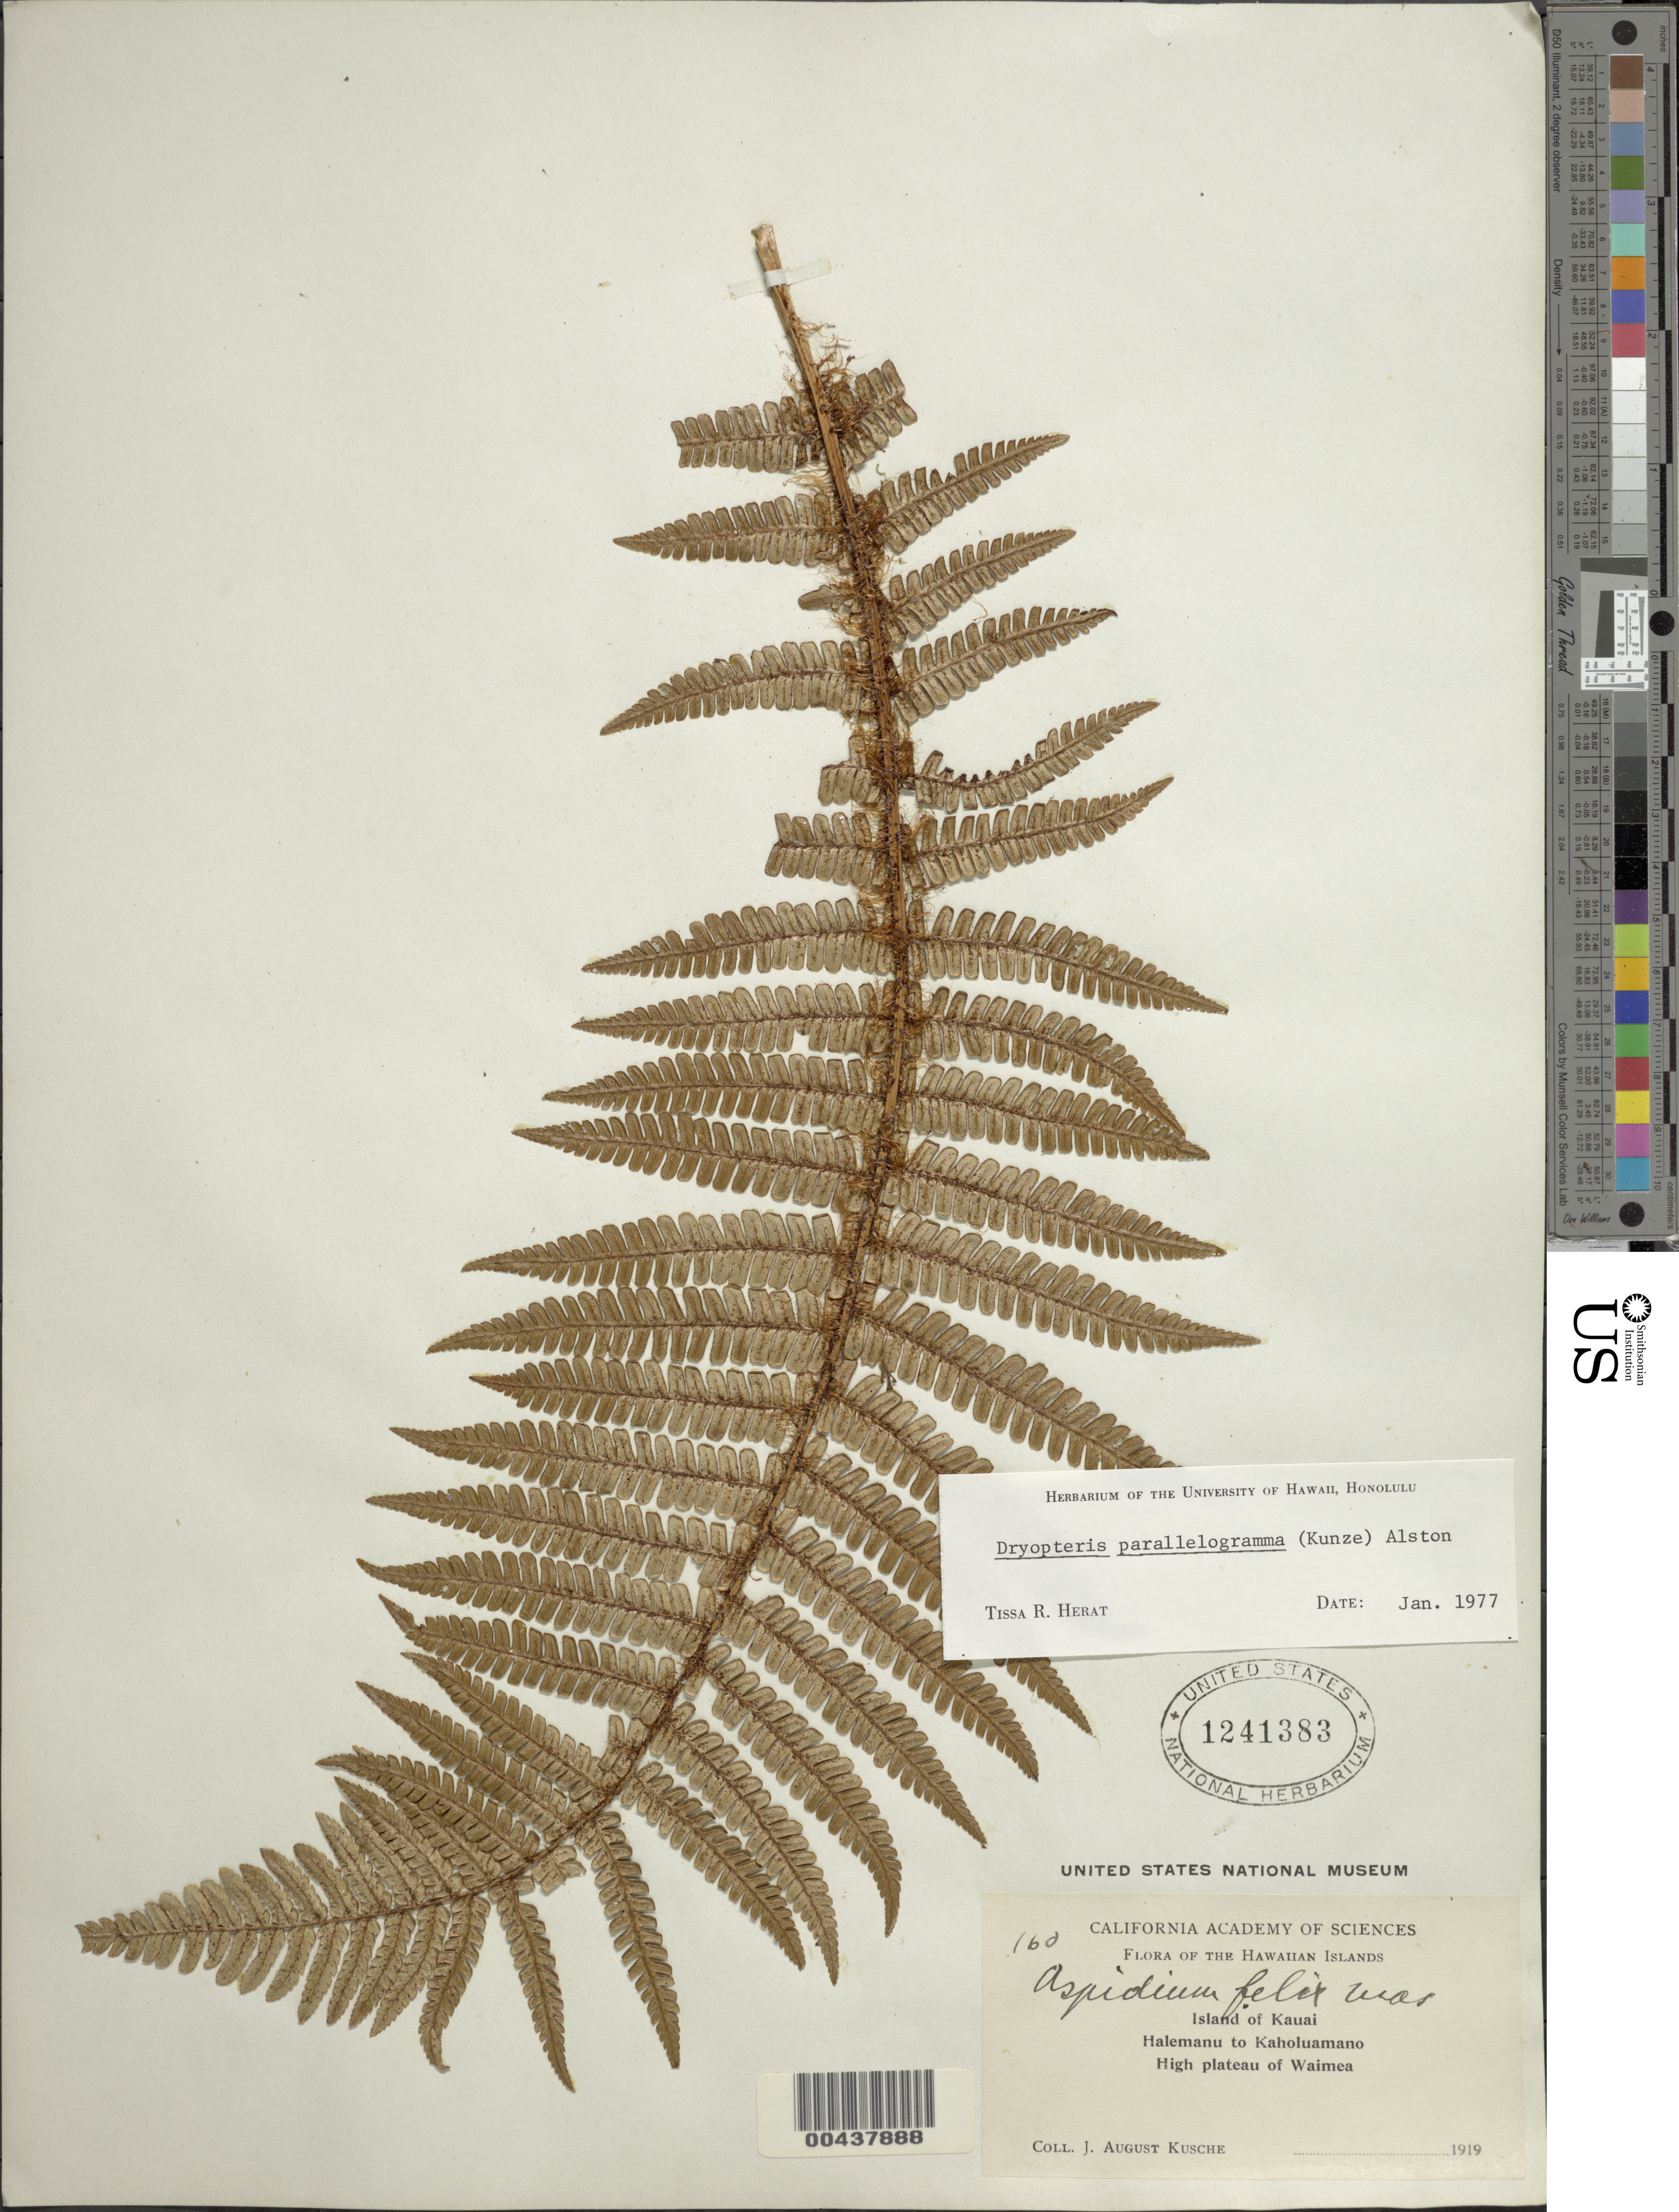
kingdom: Plantae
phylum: Tracheophyta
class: Polypodiopsida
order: Polypodiales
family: Dryopteridaceae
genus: Dryopteris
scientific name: Dryopteris wallichiana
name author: (Spreng.) Hyl.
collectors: J. Kusche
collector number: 160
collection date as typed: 1919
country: United States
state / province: Hawaii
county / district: Kauai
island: Kaua'i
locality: Halemanu to Kaholuamano, High plateau of Waimea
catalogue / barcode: US 1241383